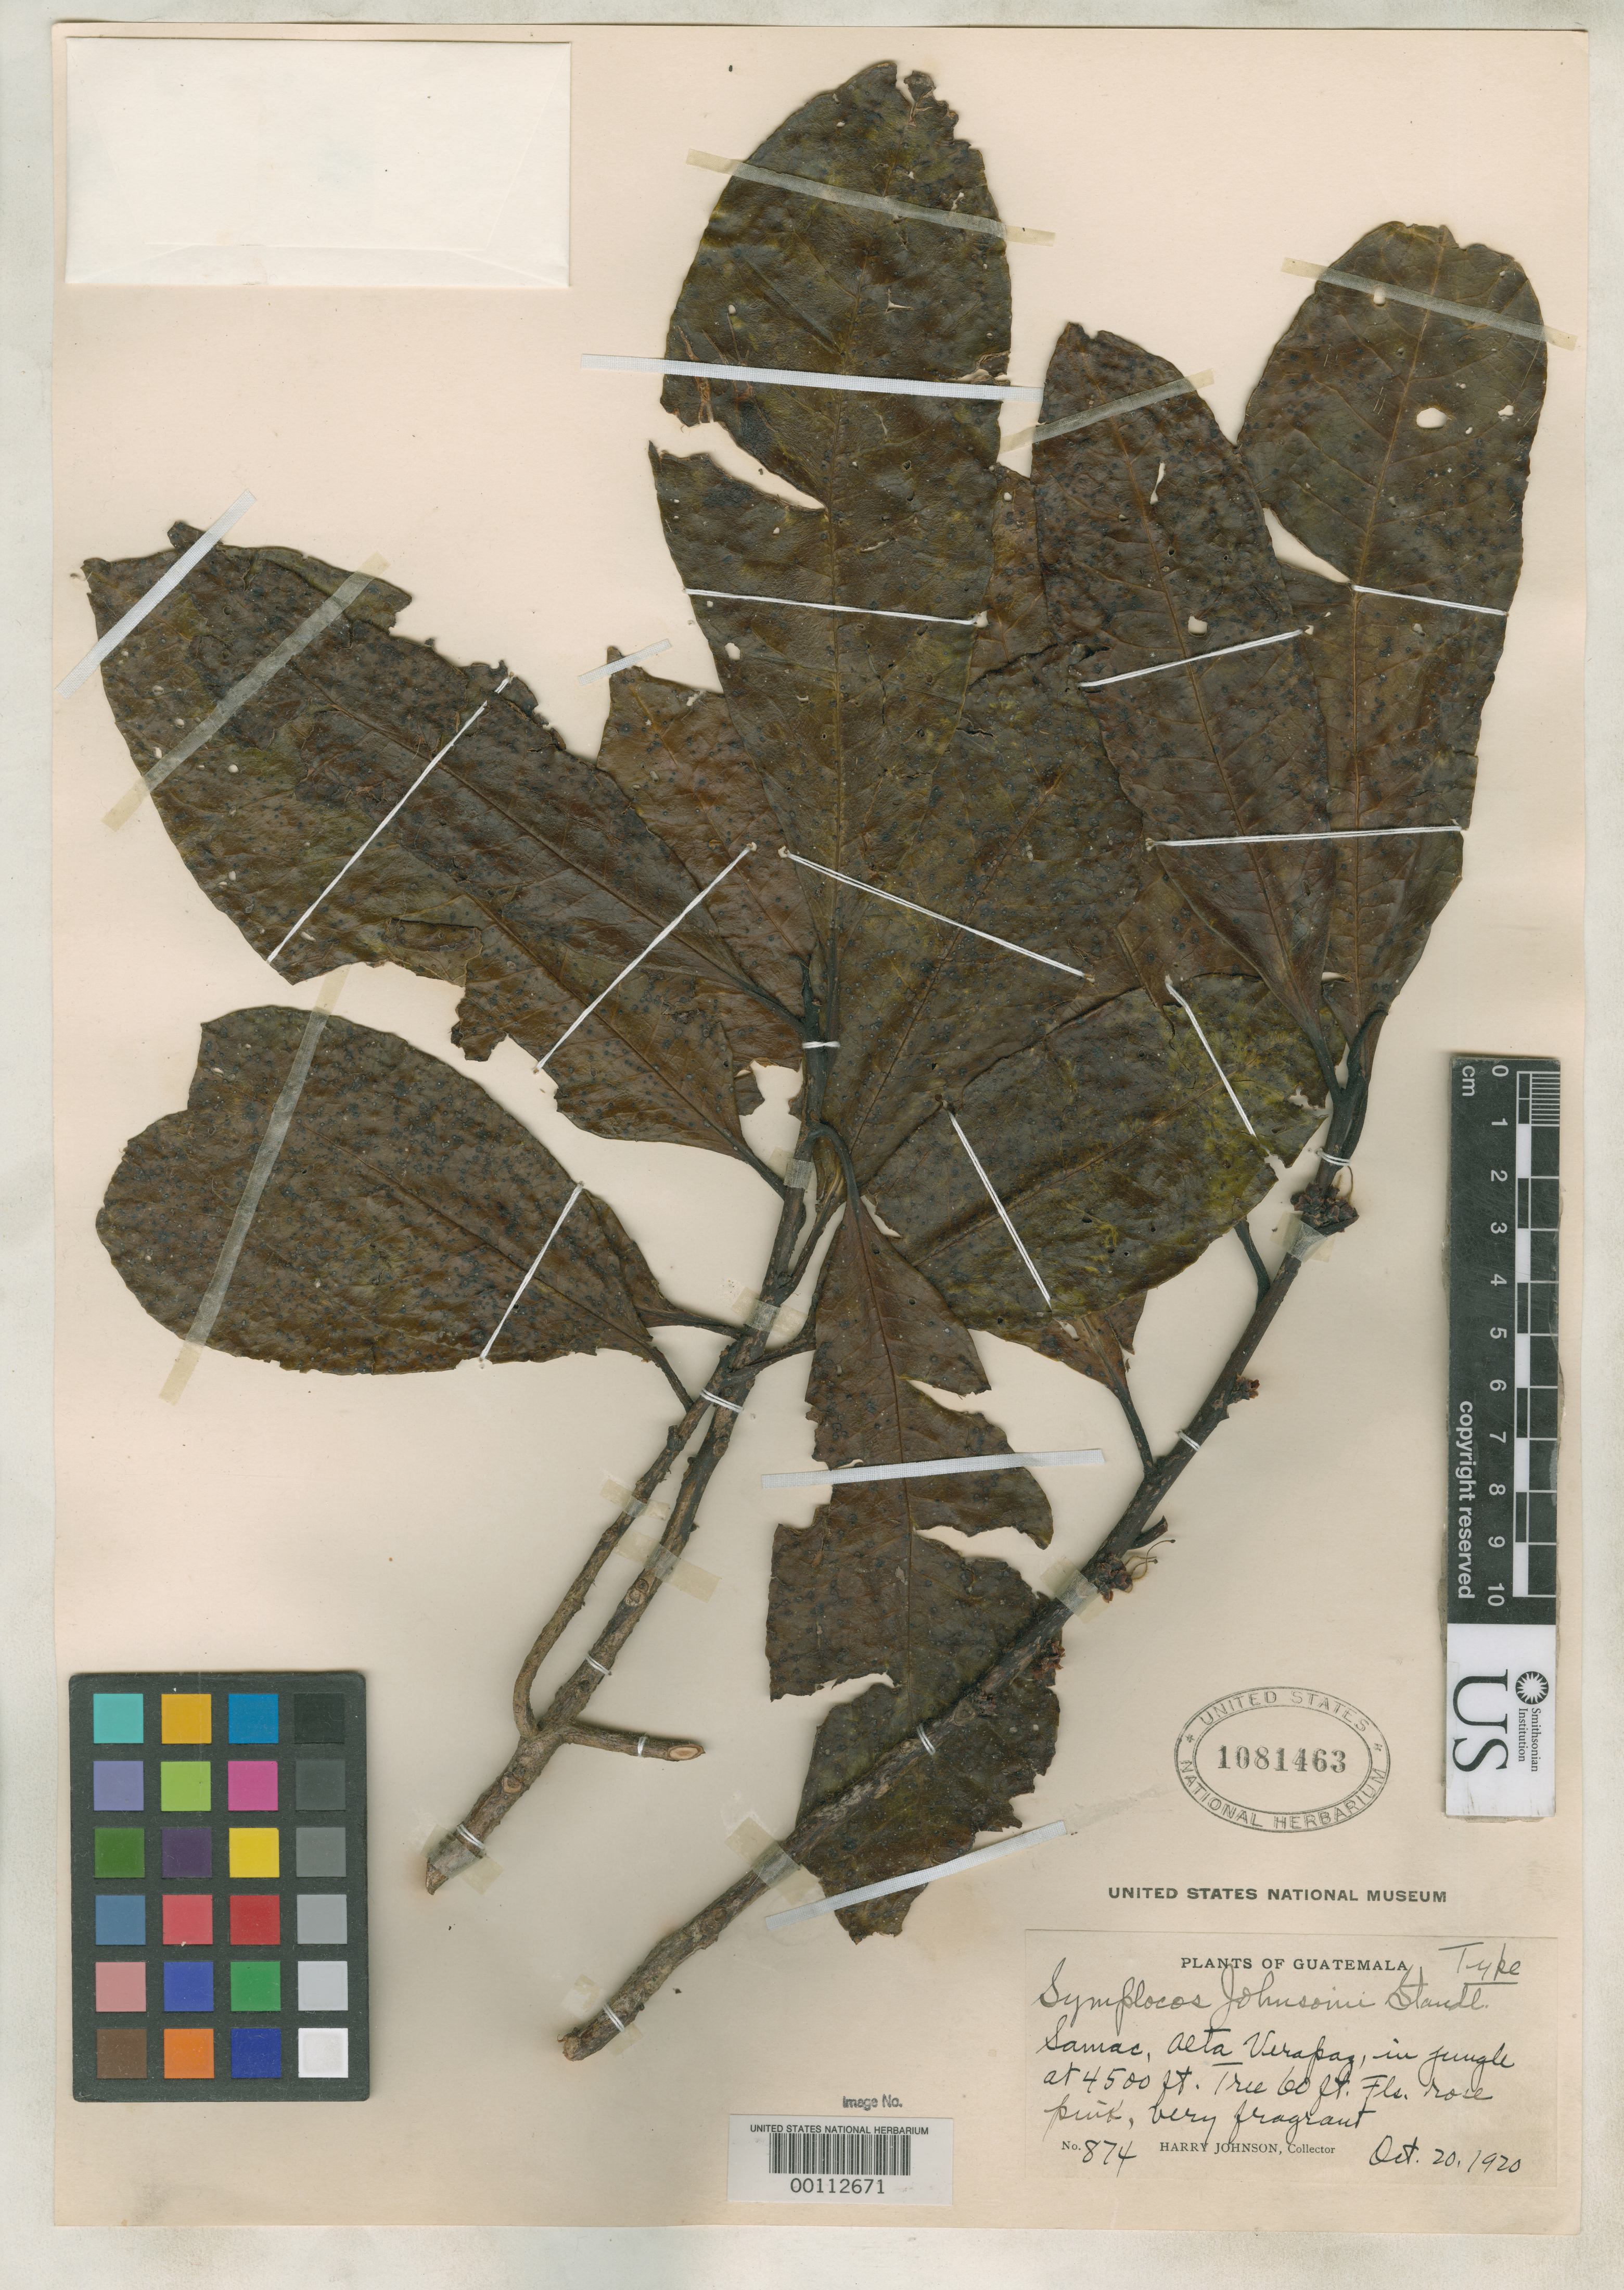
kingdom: Plantae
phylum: Tracheophyta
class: Magnoliopsida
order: Ericales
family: Symplocaceae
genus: Symplocos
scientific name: Symplocos johnsonii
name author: Standl.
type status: Holotype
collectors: H. Johnson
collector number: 874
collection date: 1920-10-20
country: Guatemala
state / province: Alta Verapaz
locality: Samac, Alta Verapaz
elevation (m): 1372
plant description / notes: This sheet explicitly cited in protologue as [holo] type by USNH sheet number (1081463); a second US sheet, USNH 1169100, is annotated "Sheet II" but is not clearly a second sheet of the holotype (not explicitly cited; other sheet is not annotated as "Sheet I"; sheet numbers are not consecutive; both sheets seem to be complete specimens).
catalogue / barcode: US 1081463